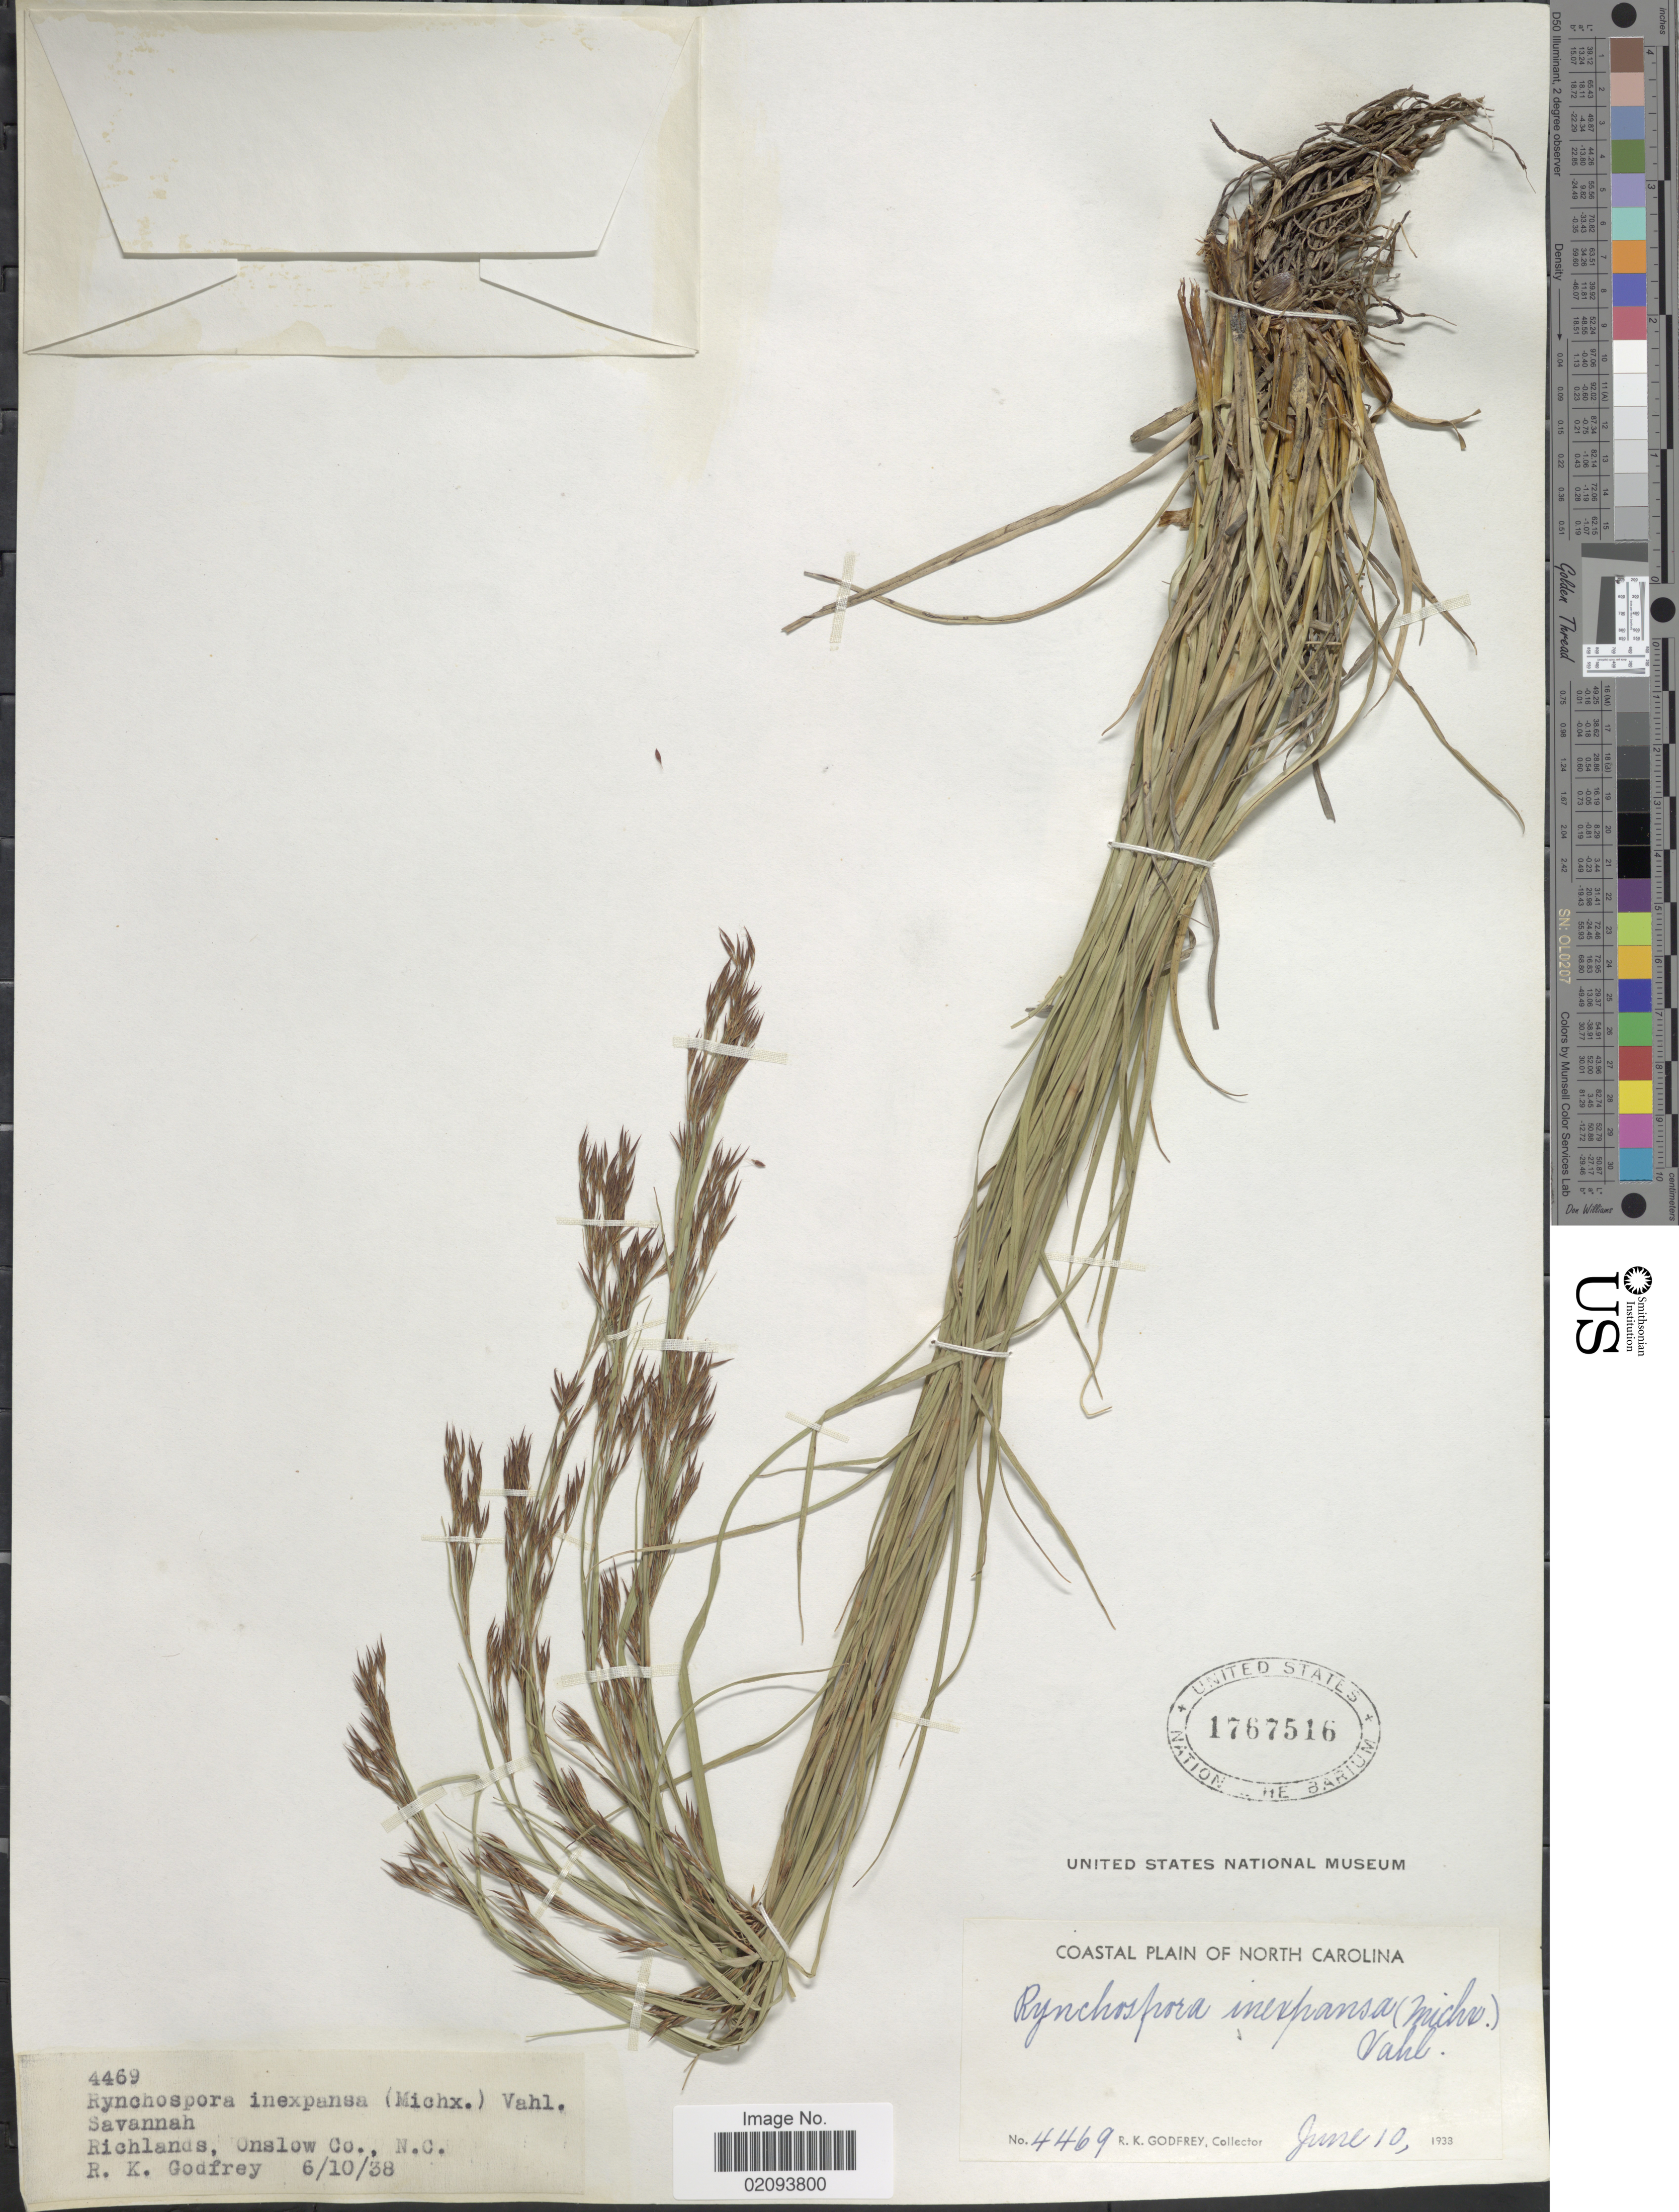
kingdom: Plantae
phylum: Tracheophyta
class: Liliopsida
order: Poales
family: Cyperaceae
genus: Rhynchospora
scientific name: Rhynchospora inexpansa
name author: (Michx.) Vahl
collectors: R. K. Godfrey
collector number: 4469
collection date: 1938-06-10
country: United States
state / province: North Carolina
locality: Savannah. Richlands, Onslow Co.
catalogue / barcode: US 1767516